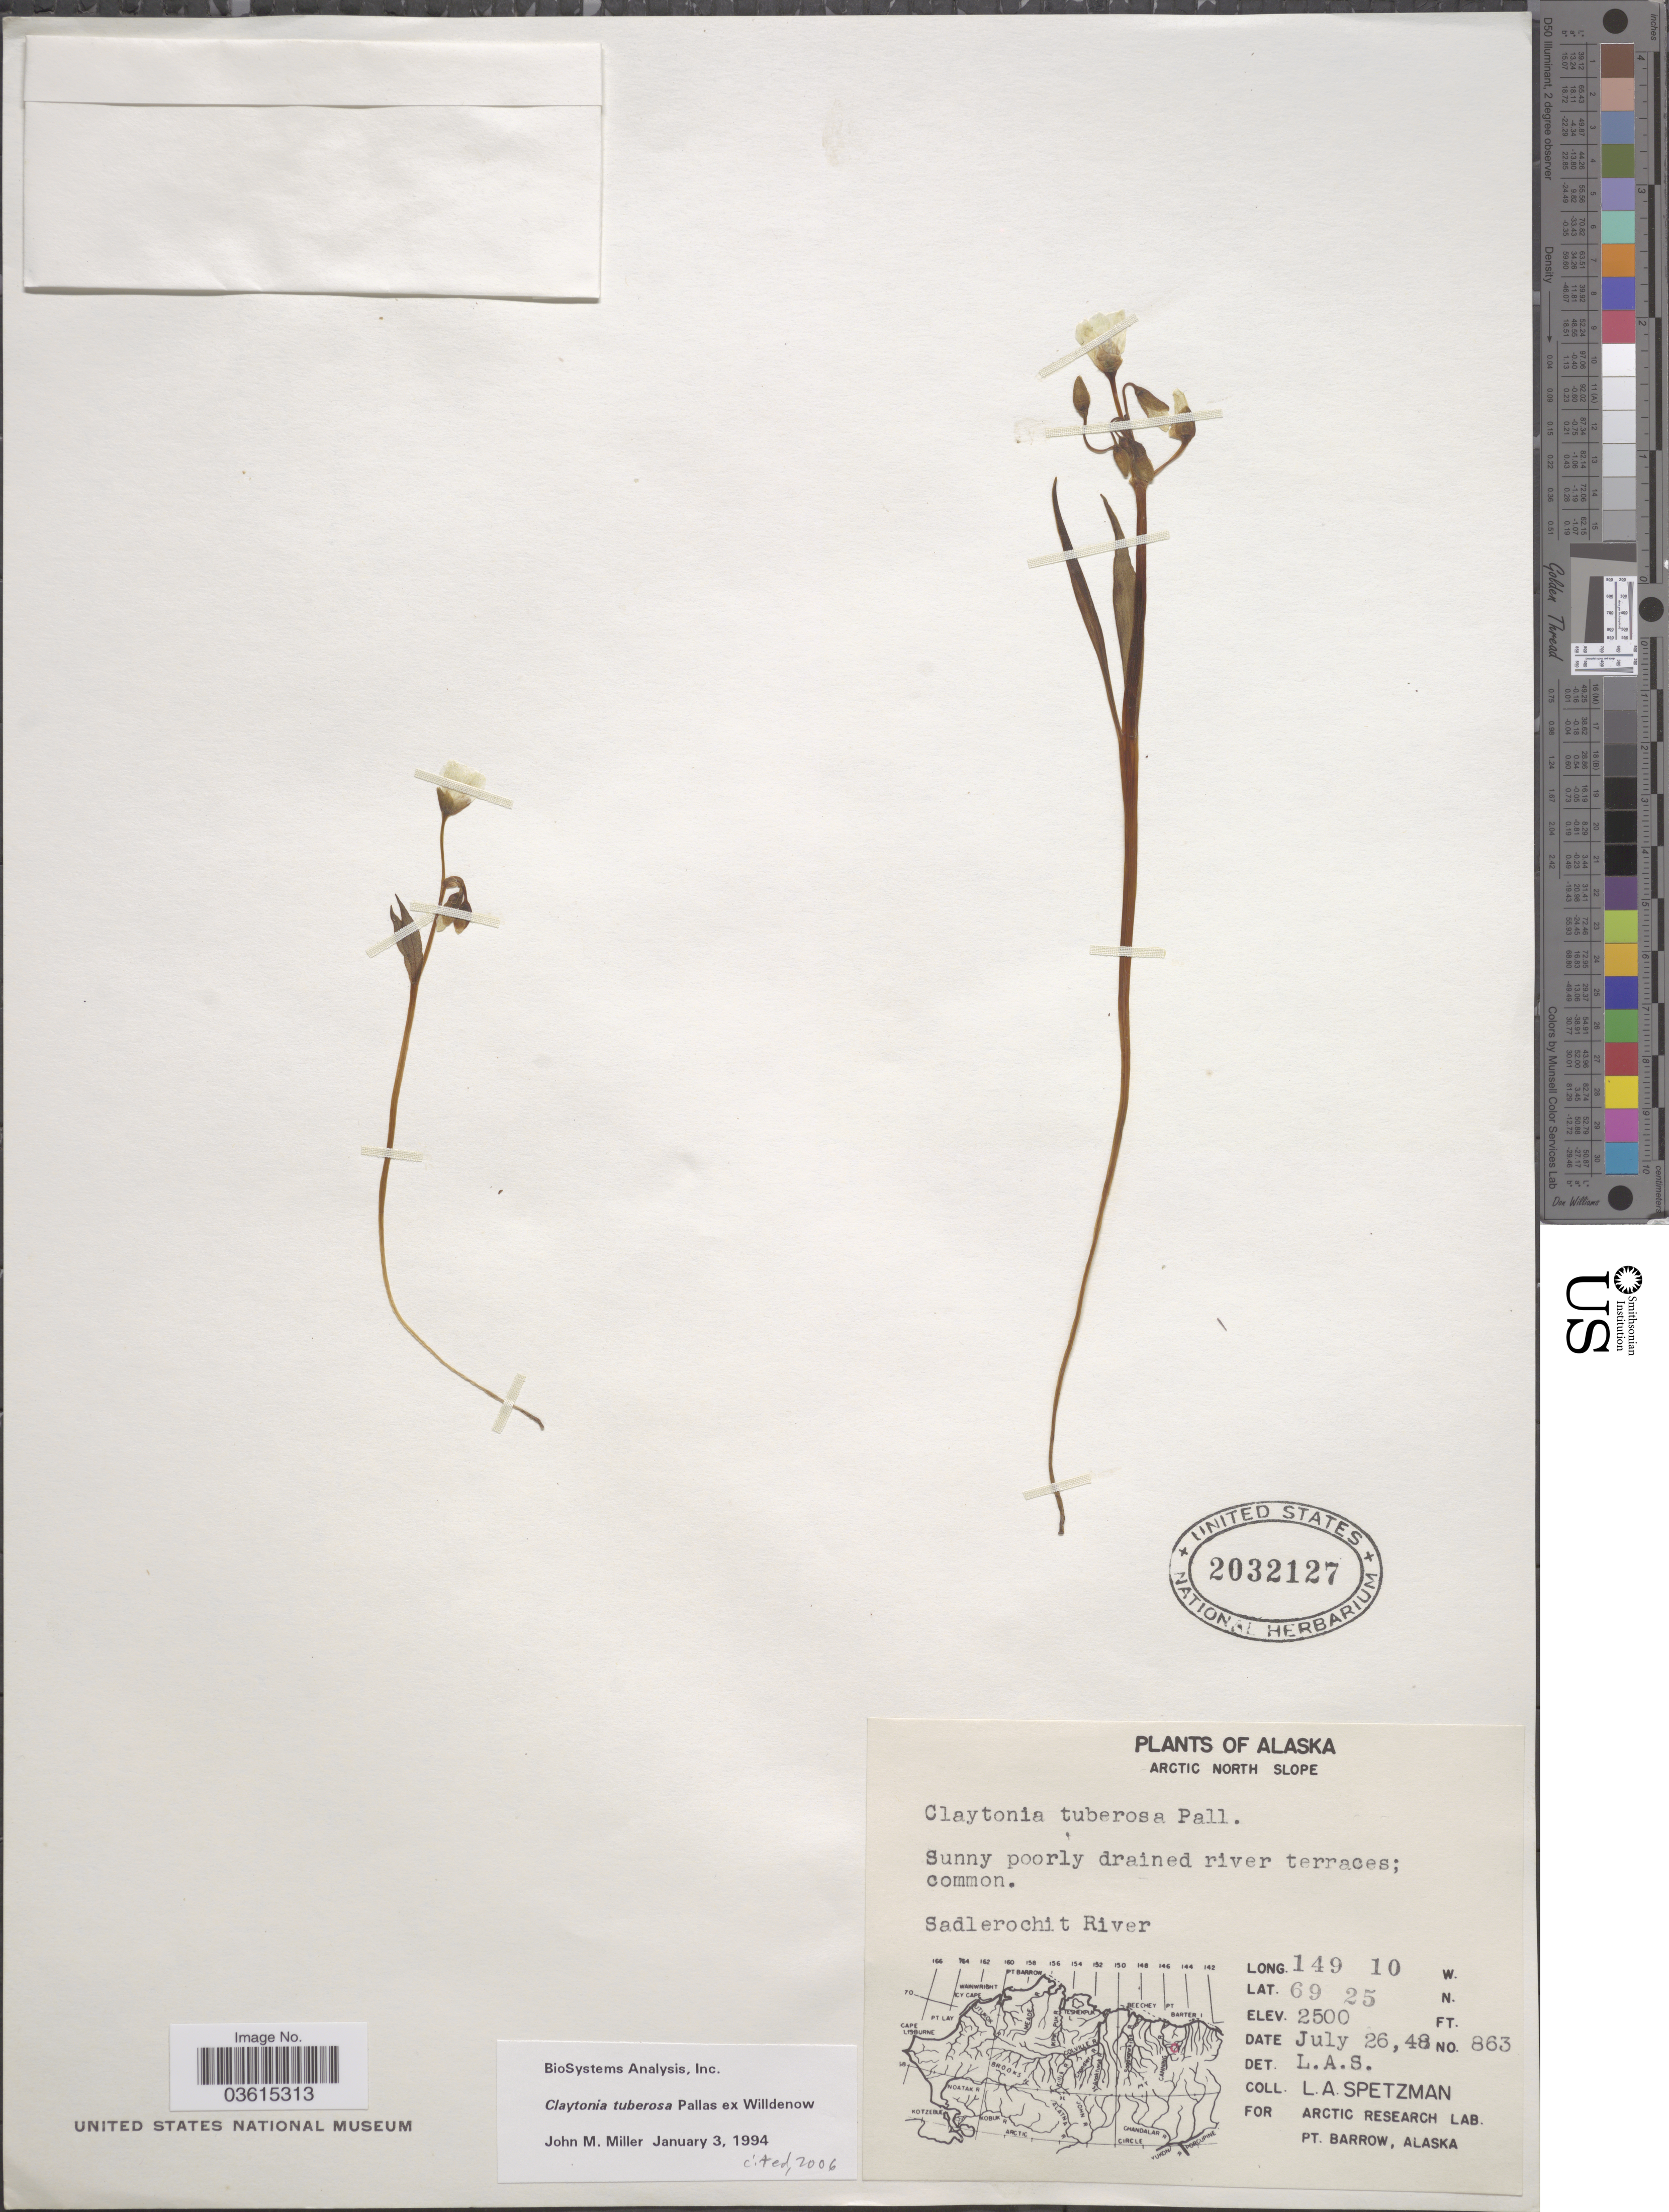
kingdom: Plantae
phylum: Tracheophyta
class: Magnoliopsida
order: Caryophyllales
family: Montiaceae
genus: Claytonia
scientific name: Claytonia tuberosa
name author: Pall. ex Willd.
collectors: L. Spetzman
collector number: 863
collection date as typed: Transcribed d/m/y: 26/7/48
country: United States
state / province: Alaska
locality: Arctic North Slope. Sadlerochit River.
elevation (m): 762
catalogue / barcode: US 2032127